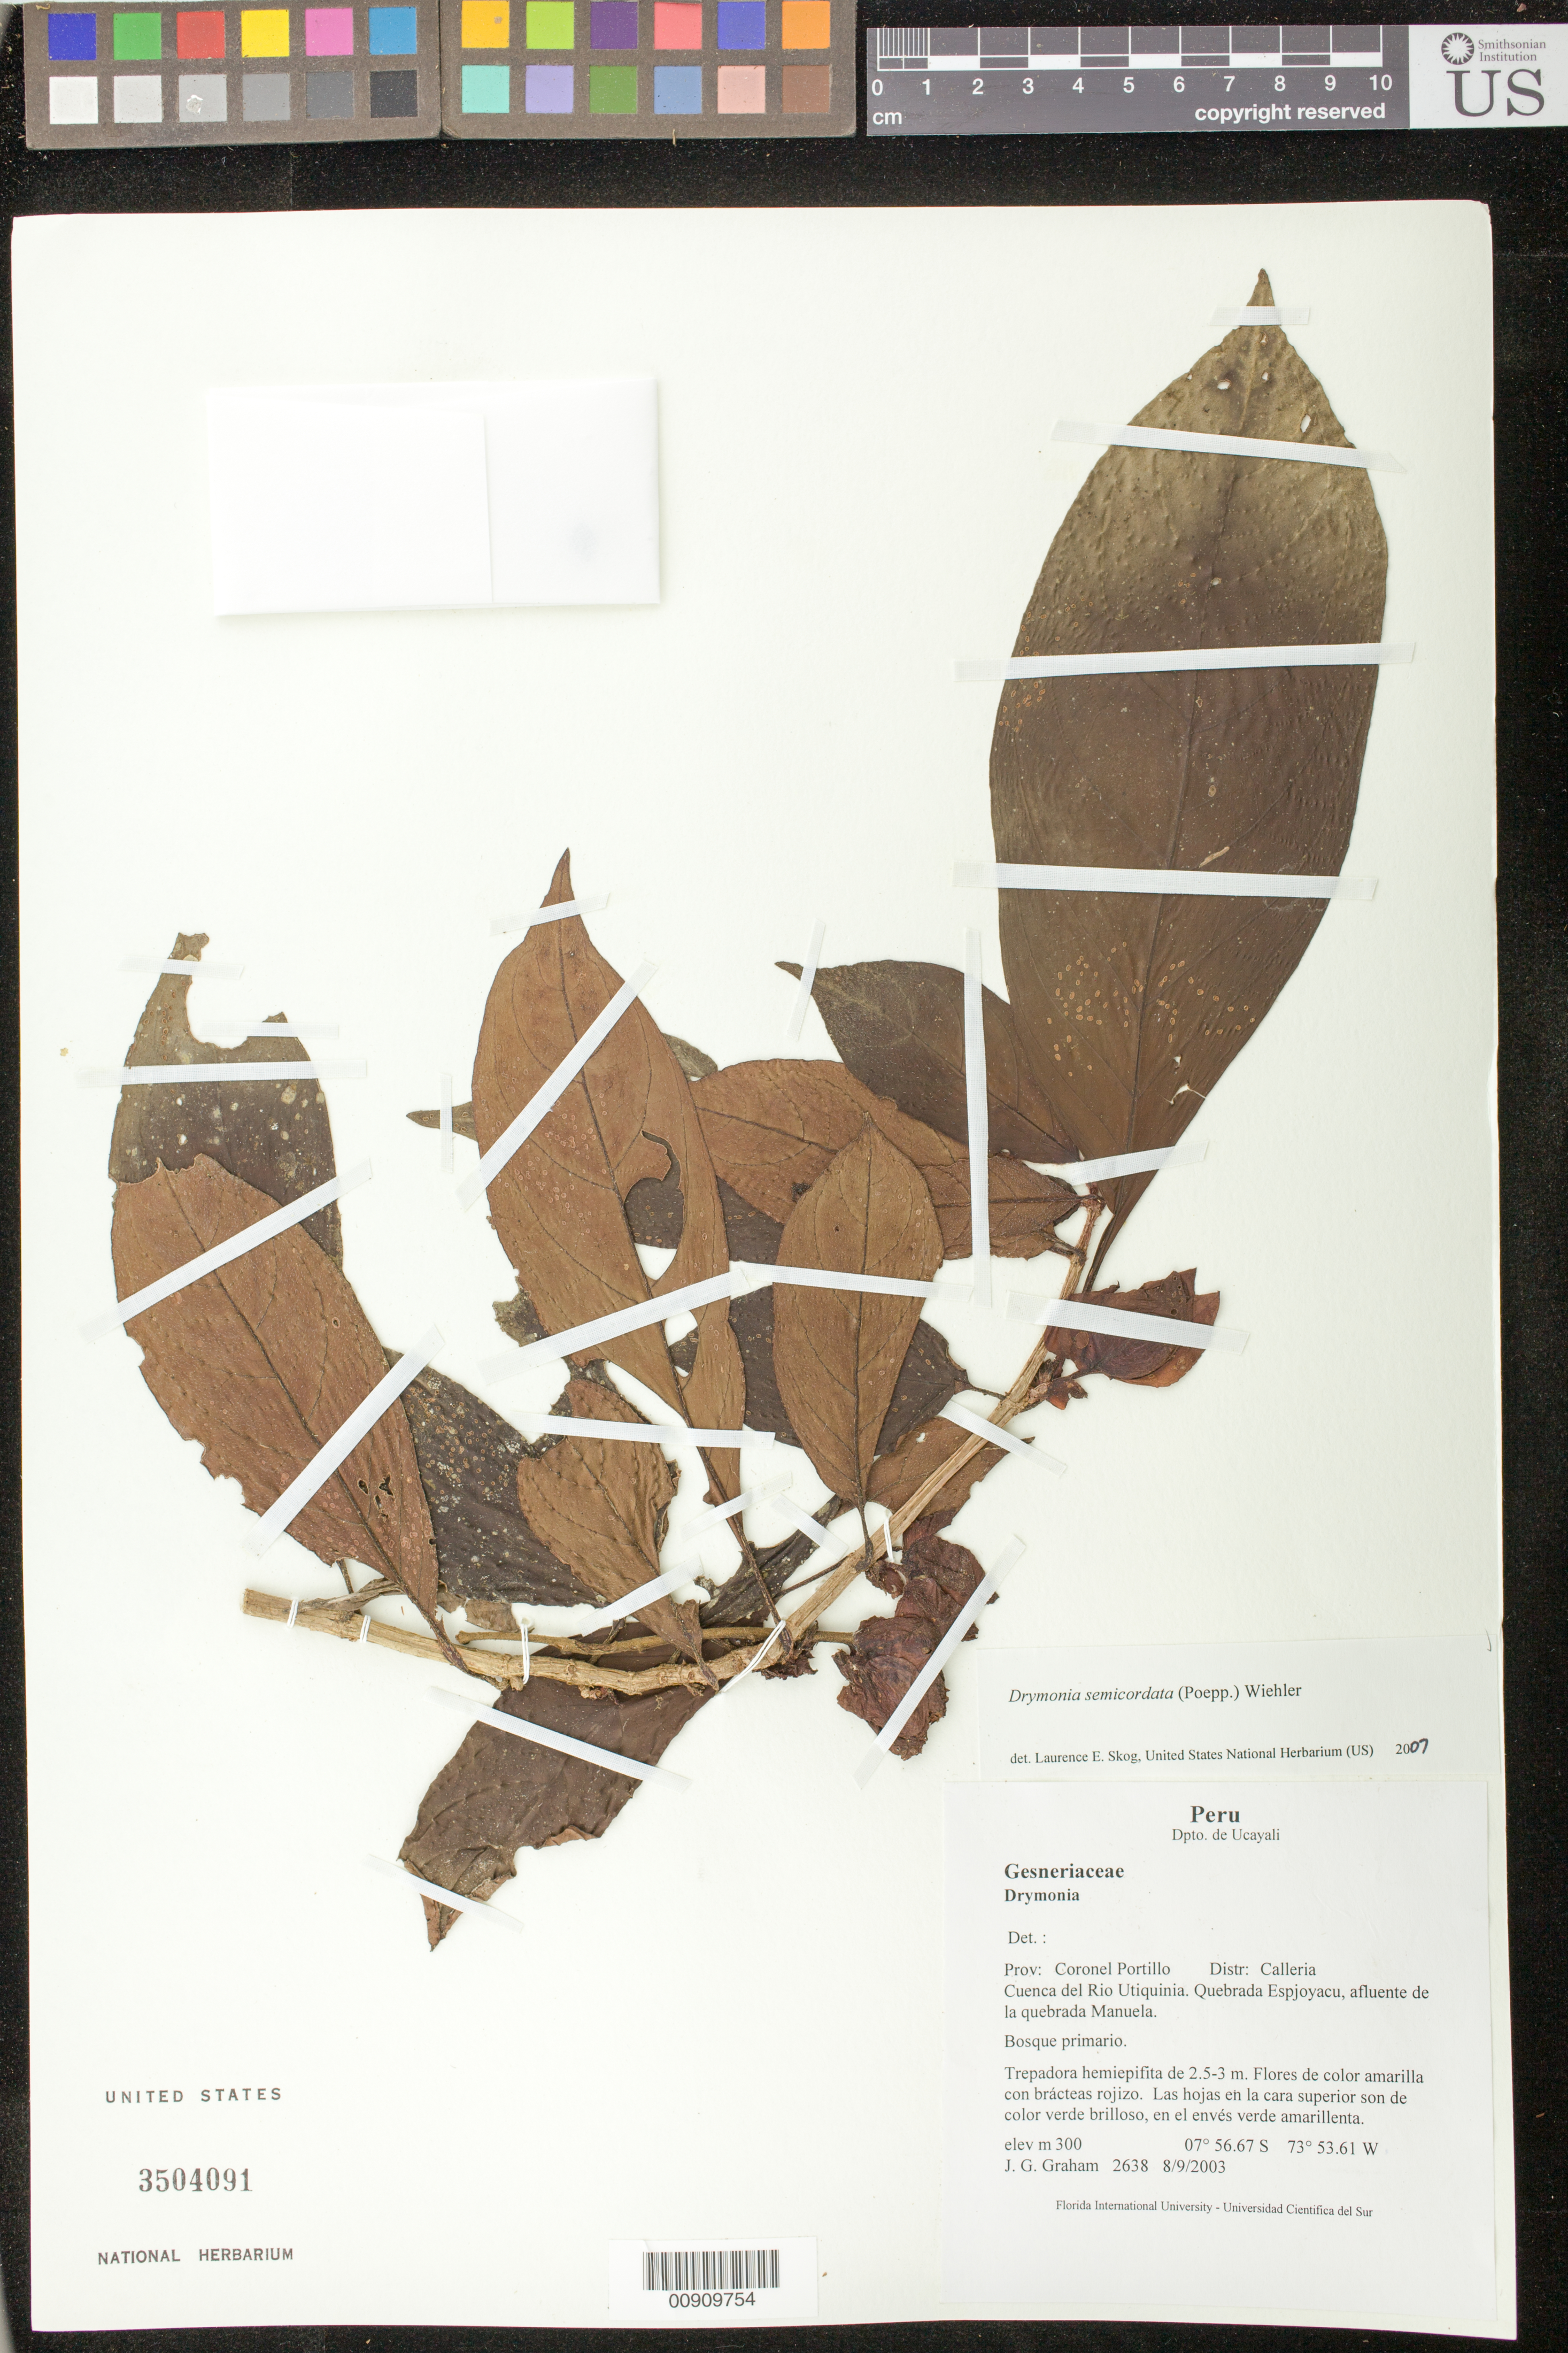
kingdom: Plantae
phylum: Tracheophyta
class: Magnoliopsida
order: Lamiales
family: Gesneriaceae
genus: Drymonia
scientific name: Drymonia semicordata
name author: (Poepp.) Wiehler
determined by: Skog, Laurence E.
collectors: J. G. Graham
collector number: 2638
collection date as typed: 09 Aug 2003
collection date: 2003-08-09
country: Peru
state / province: Ucayali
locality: Prov. Coronel Portillo, Distr. Calleria. Cuenca del Rio Utiquinia. Quebrada Espjoyacu, afluente de la quebrada Manuela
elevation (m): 300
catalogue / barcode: US 3504091